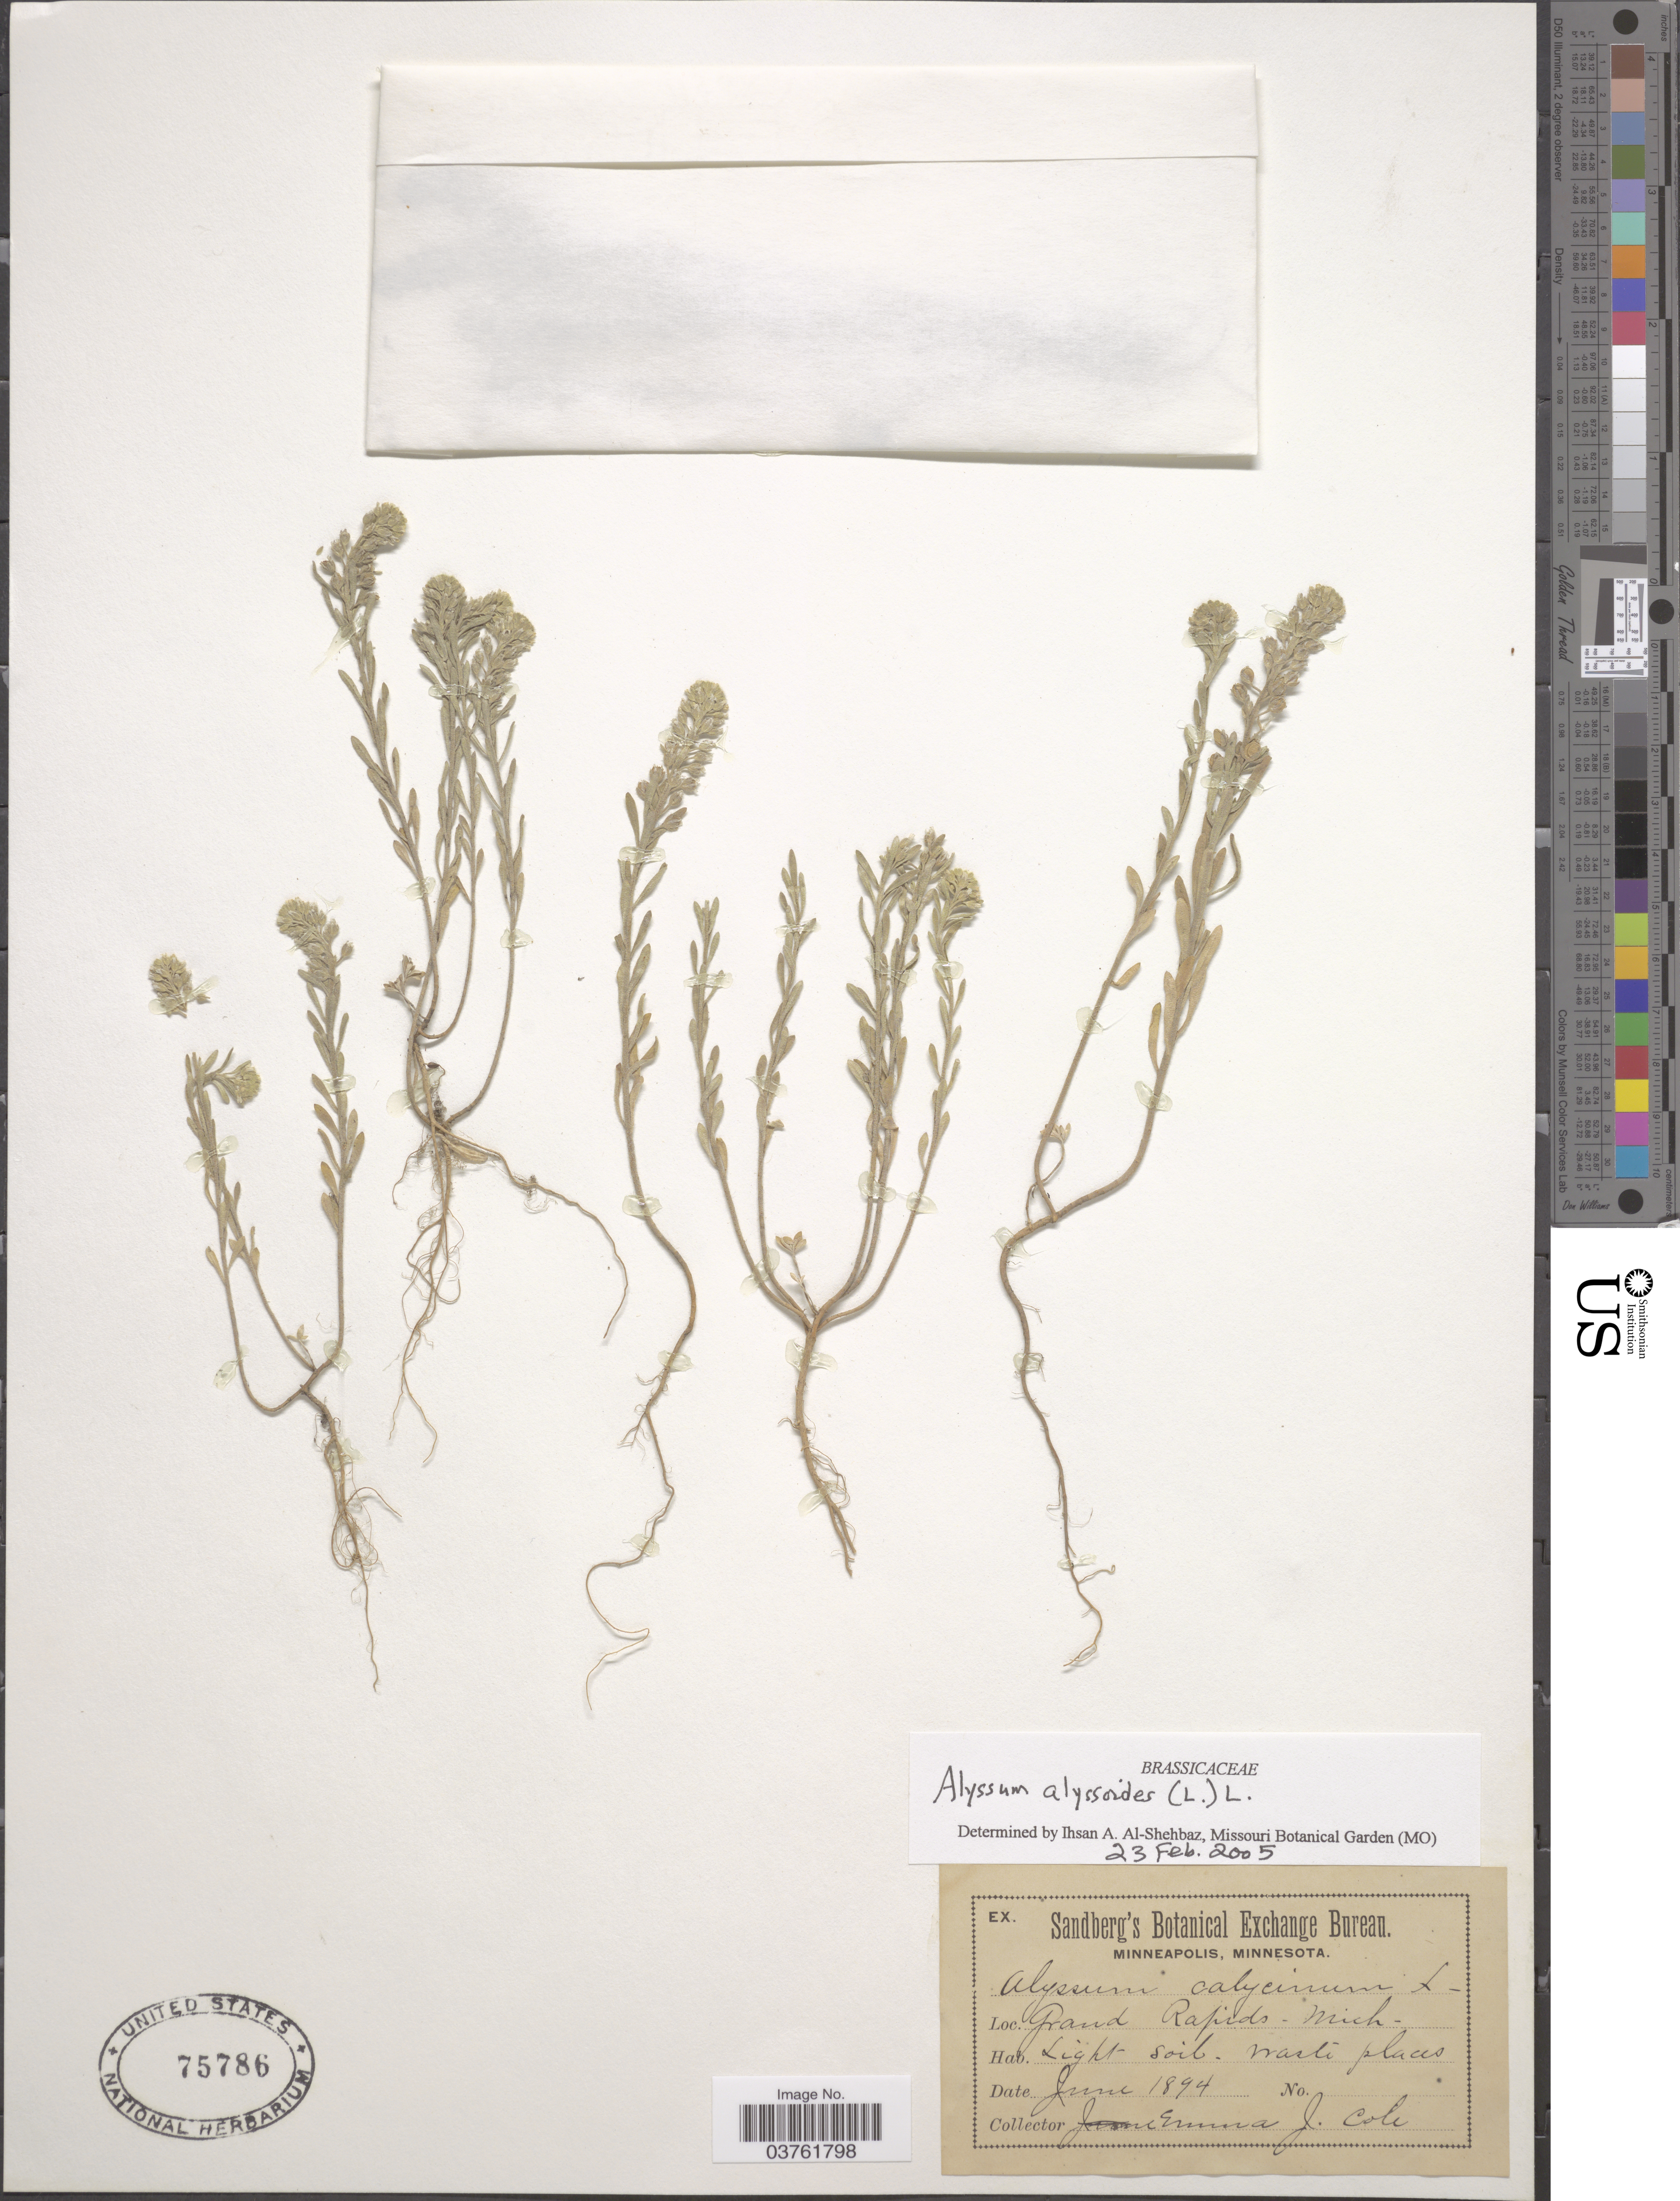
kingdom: Plantae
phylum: Tracheophyta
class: Magnoliopsida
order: Brassicales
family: Brassicaceae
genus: Alyssum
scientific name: Alyssum alyssoides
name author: (L.) L.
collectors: E. Cole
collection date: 1894-06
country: United States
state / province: Michigan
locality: Grand Rapids.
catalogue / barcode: US 75786